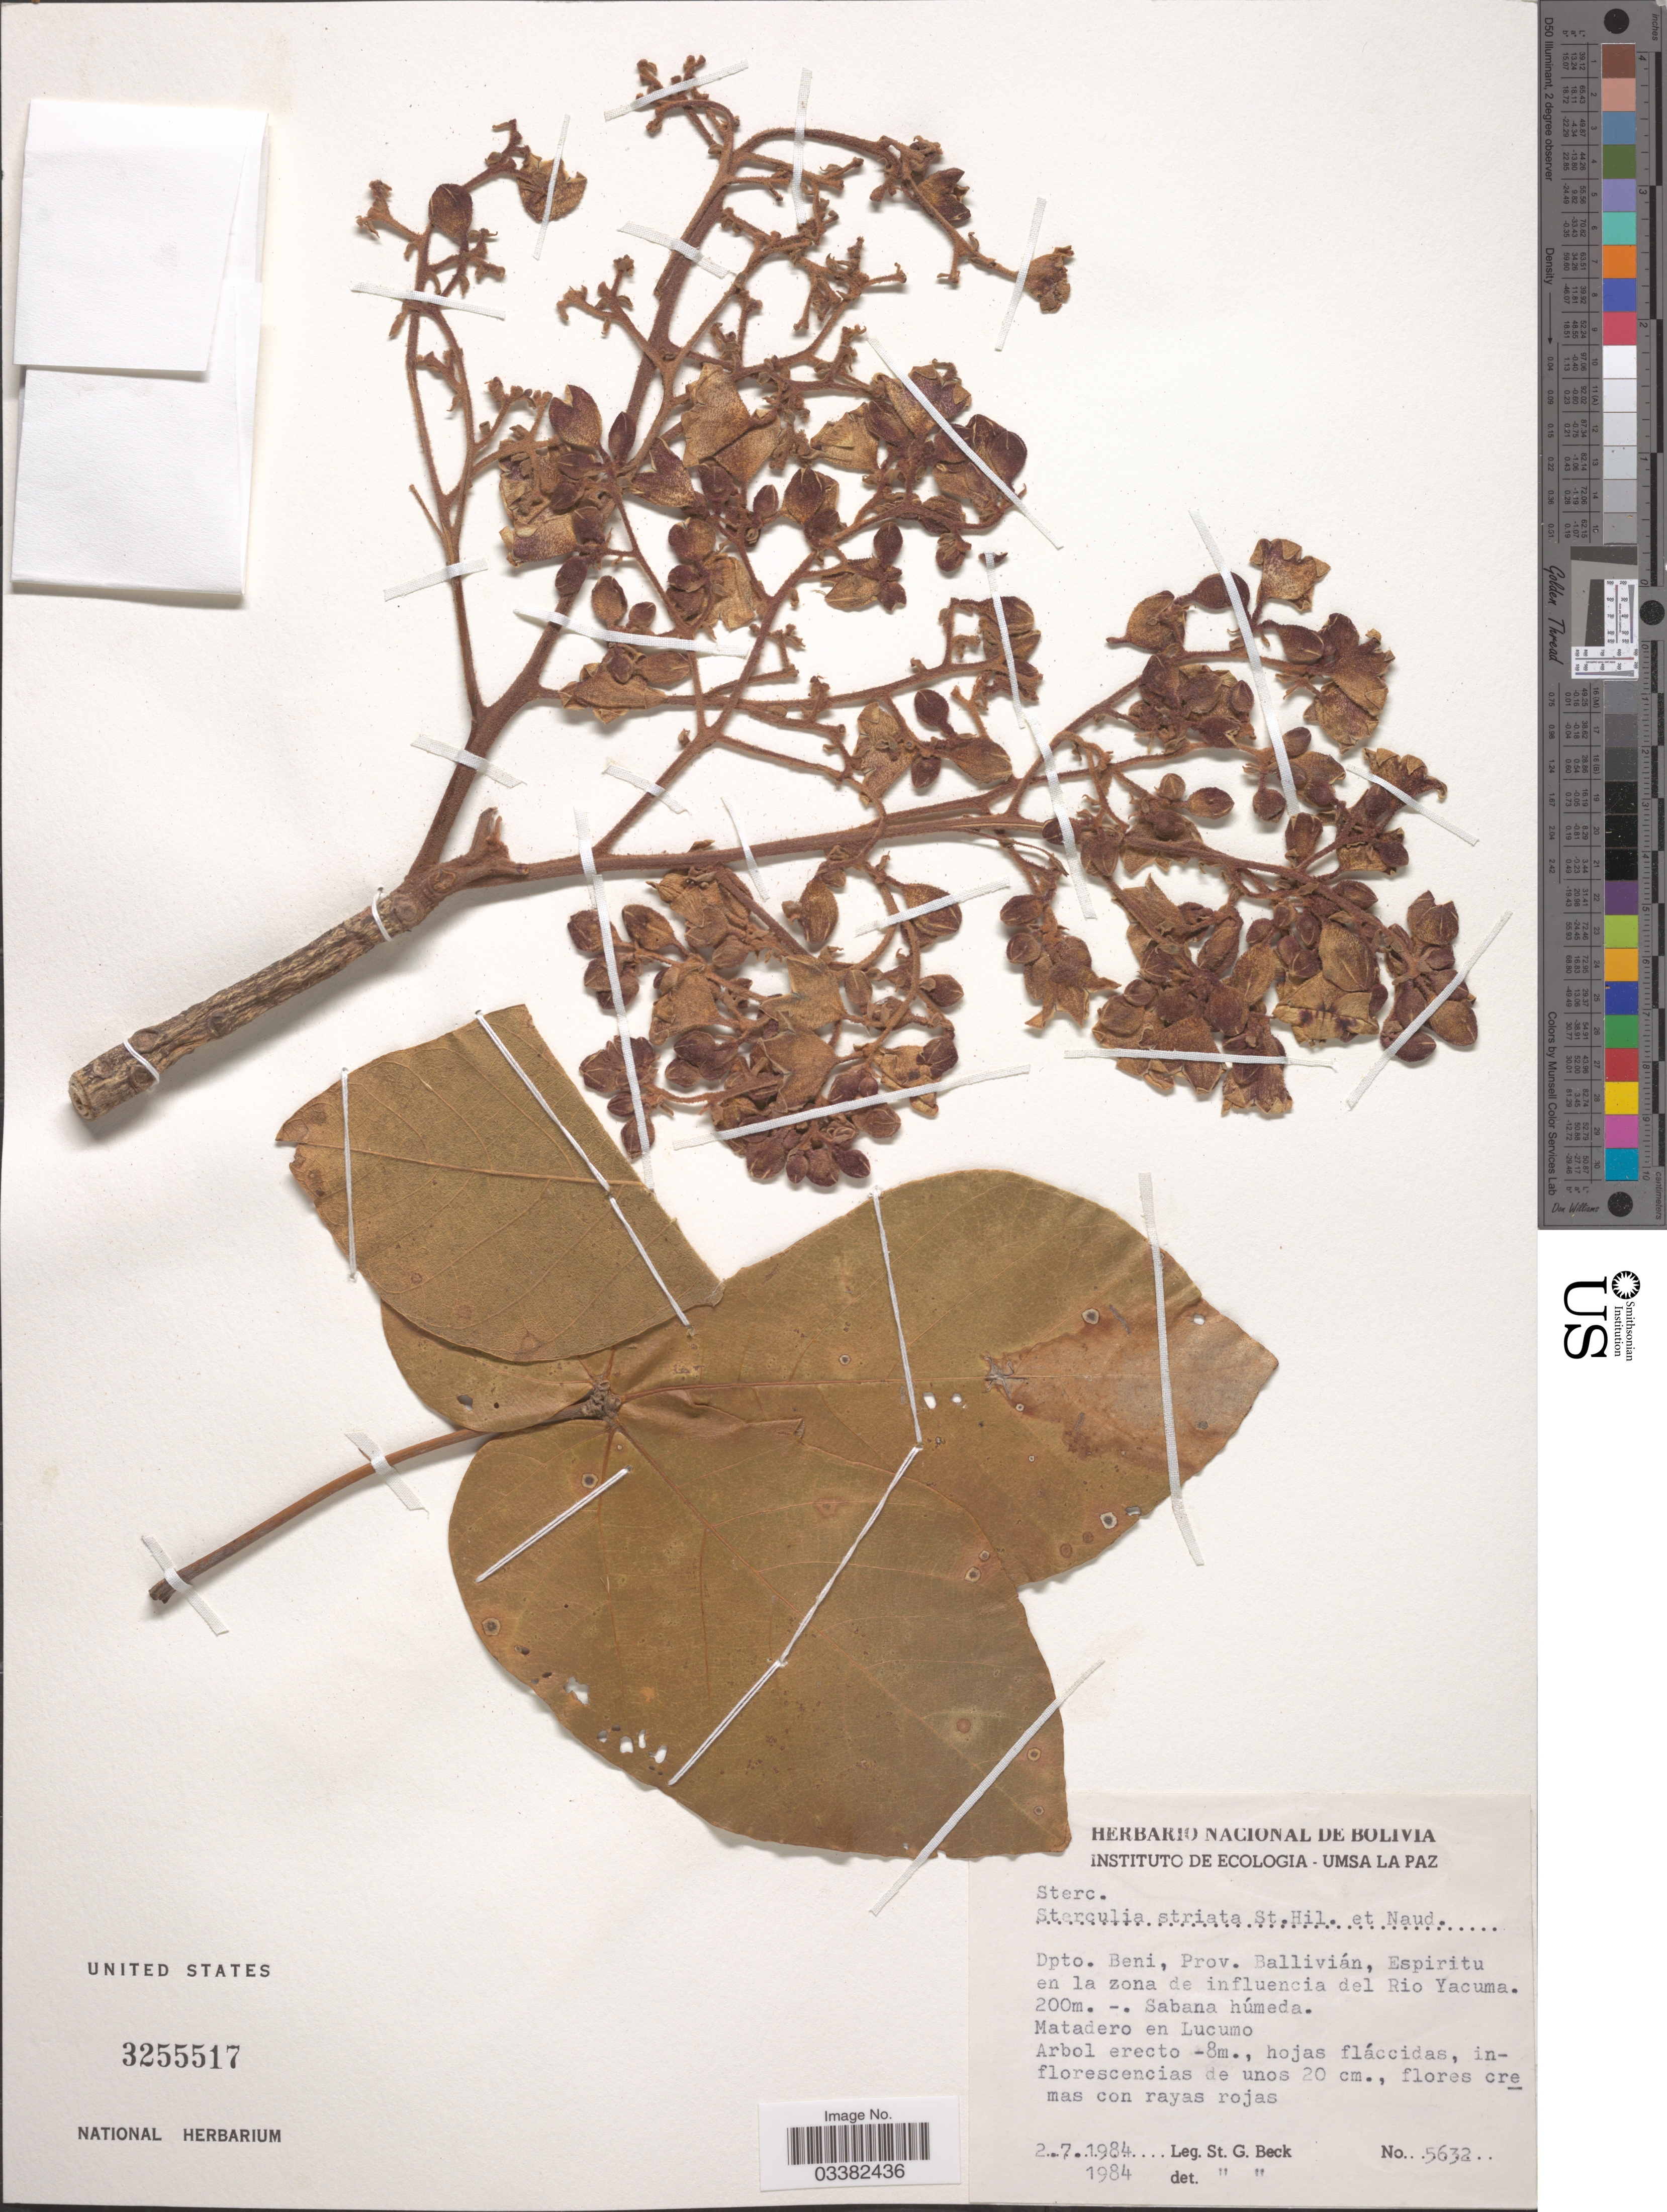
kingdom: Plantae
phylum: Tracheophyta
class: Magnoliopsida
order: Malvales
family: Malvaceae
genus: Sterculia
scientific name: Sterculia striata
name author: A. St.-Hil. & Naudin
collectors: S. G. Beck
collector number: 5632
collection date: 1984-07-02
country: Bolivia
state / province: Beni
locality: Dpto. Beni, Prov. Ballivián, Espiritu en la zona de influencia del Rio Yacuma. Sabana húmeda. Matadero en Lucumo.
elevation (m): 200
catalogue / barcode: US 3255517